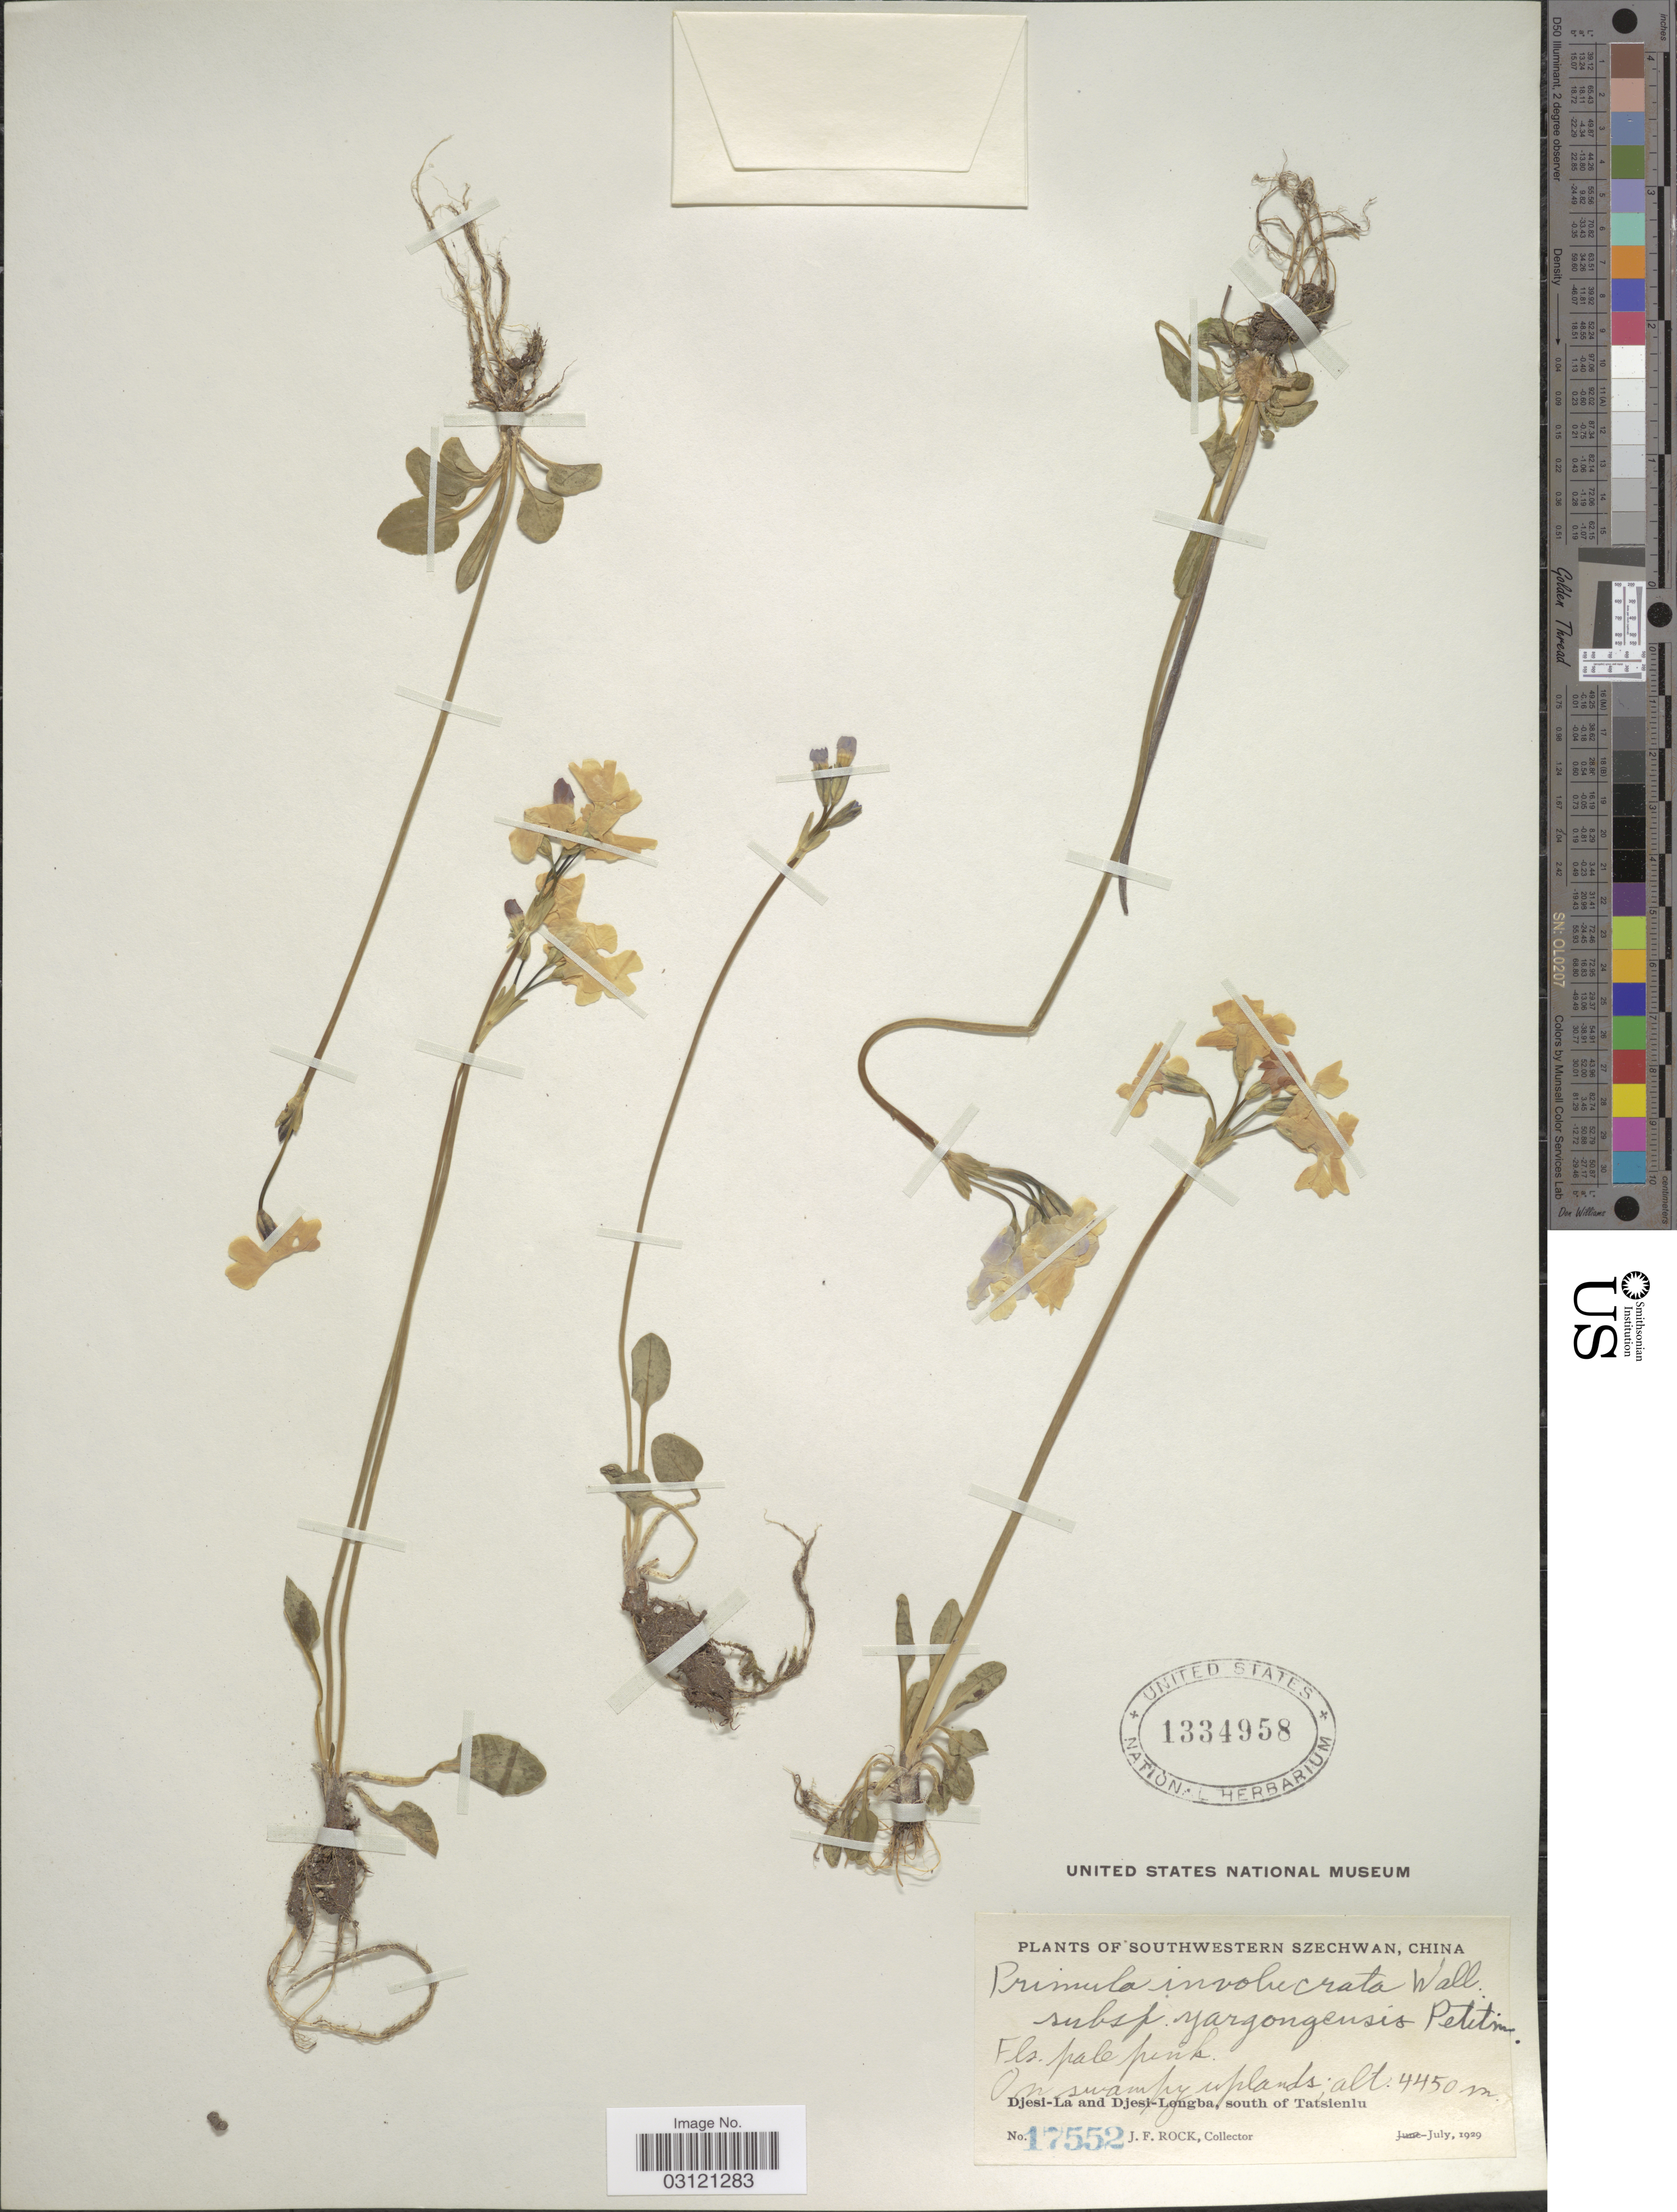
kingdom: Plantae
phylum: Tracheophyta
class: Magnoliopsida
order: Ericales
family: Primulaceae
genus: Primula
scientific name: Primula involucrata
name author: Wall. ex Duby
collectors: J. Rock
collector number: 17552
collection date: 1929-07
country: China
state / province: Sichuan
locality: Southwestern Szechwan, Djesi-La and Djesi-Longba, south of Tatsienlu.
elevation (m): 4450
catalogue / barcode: US 1334958